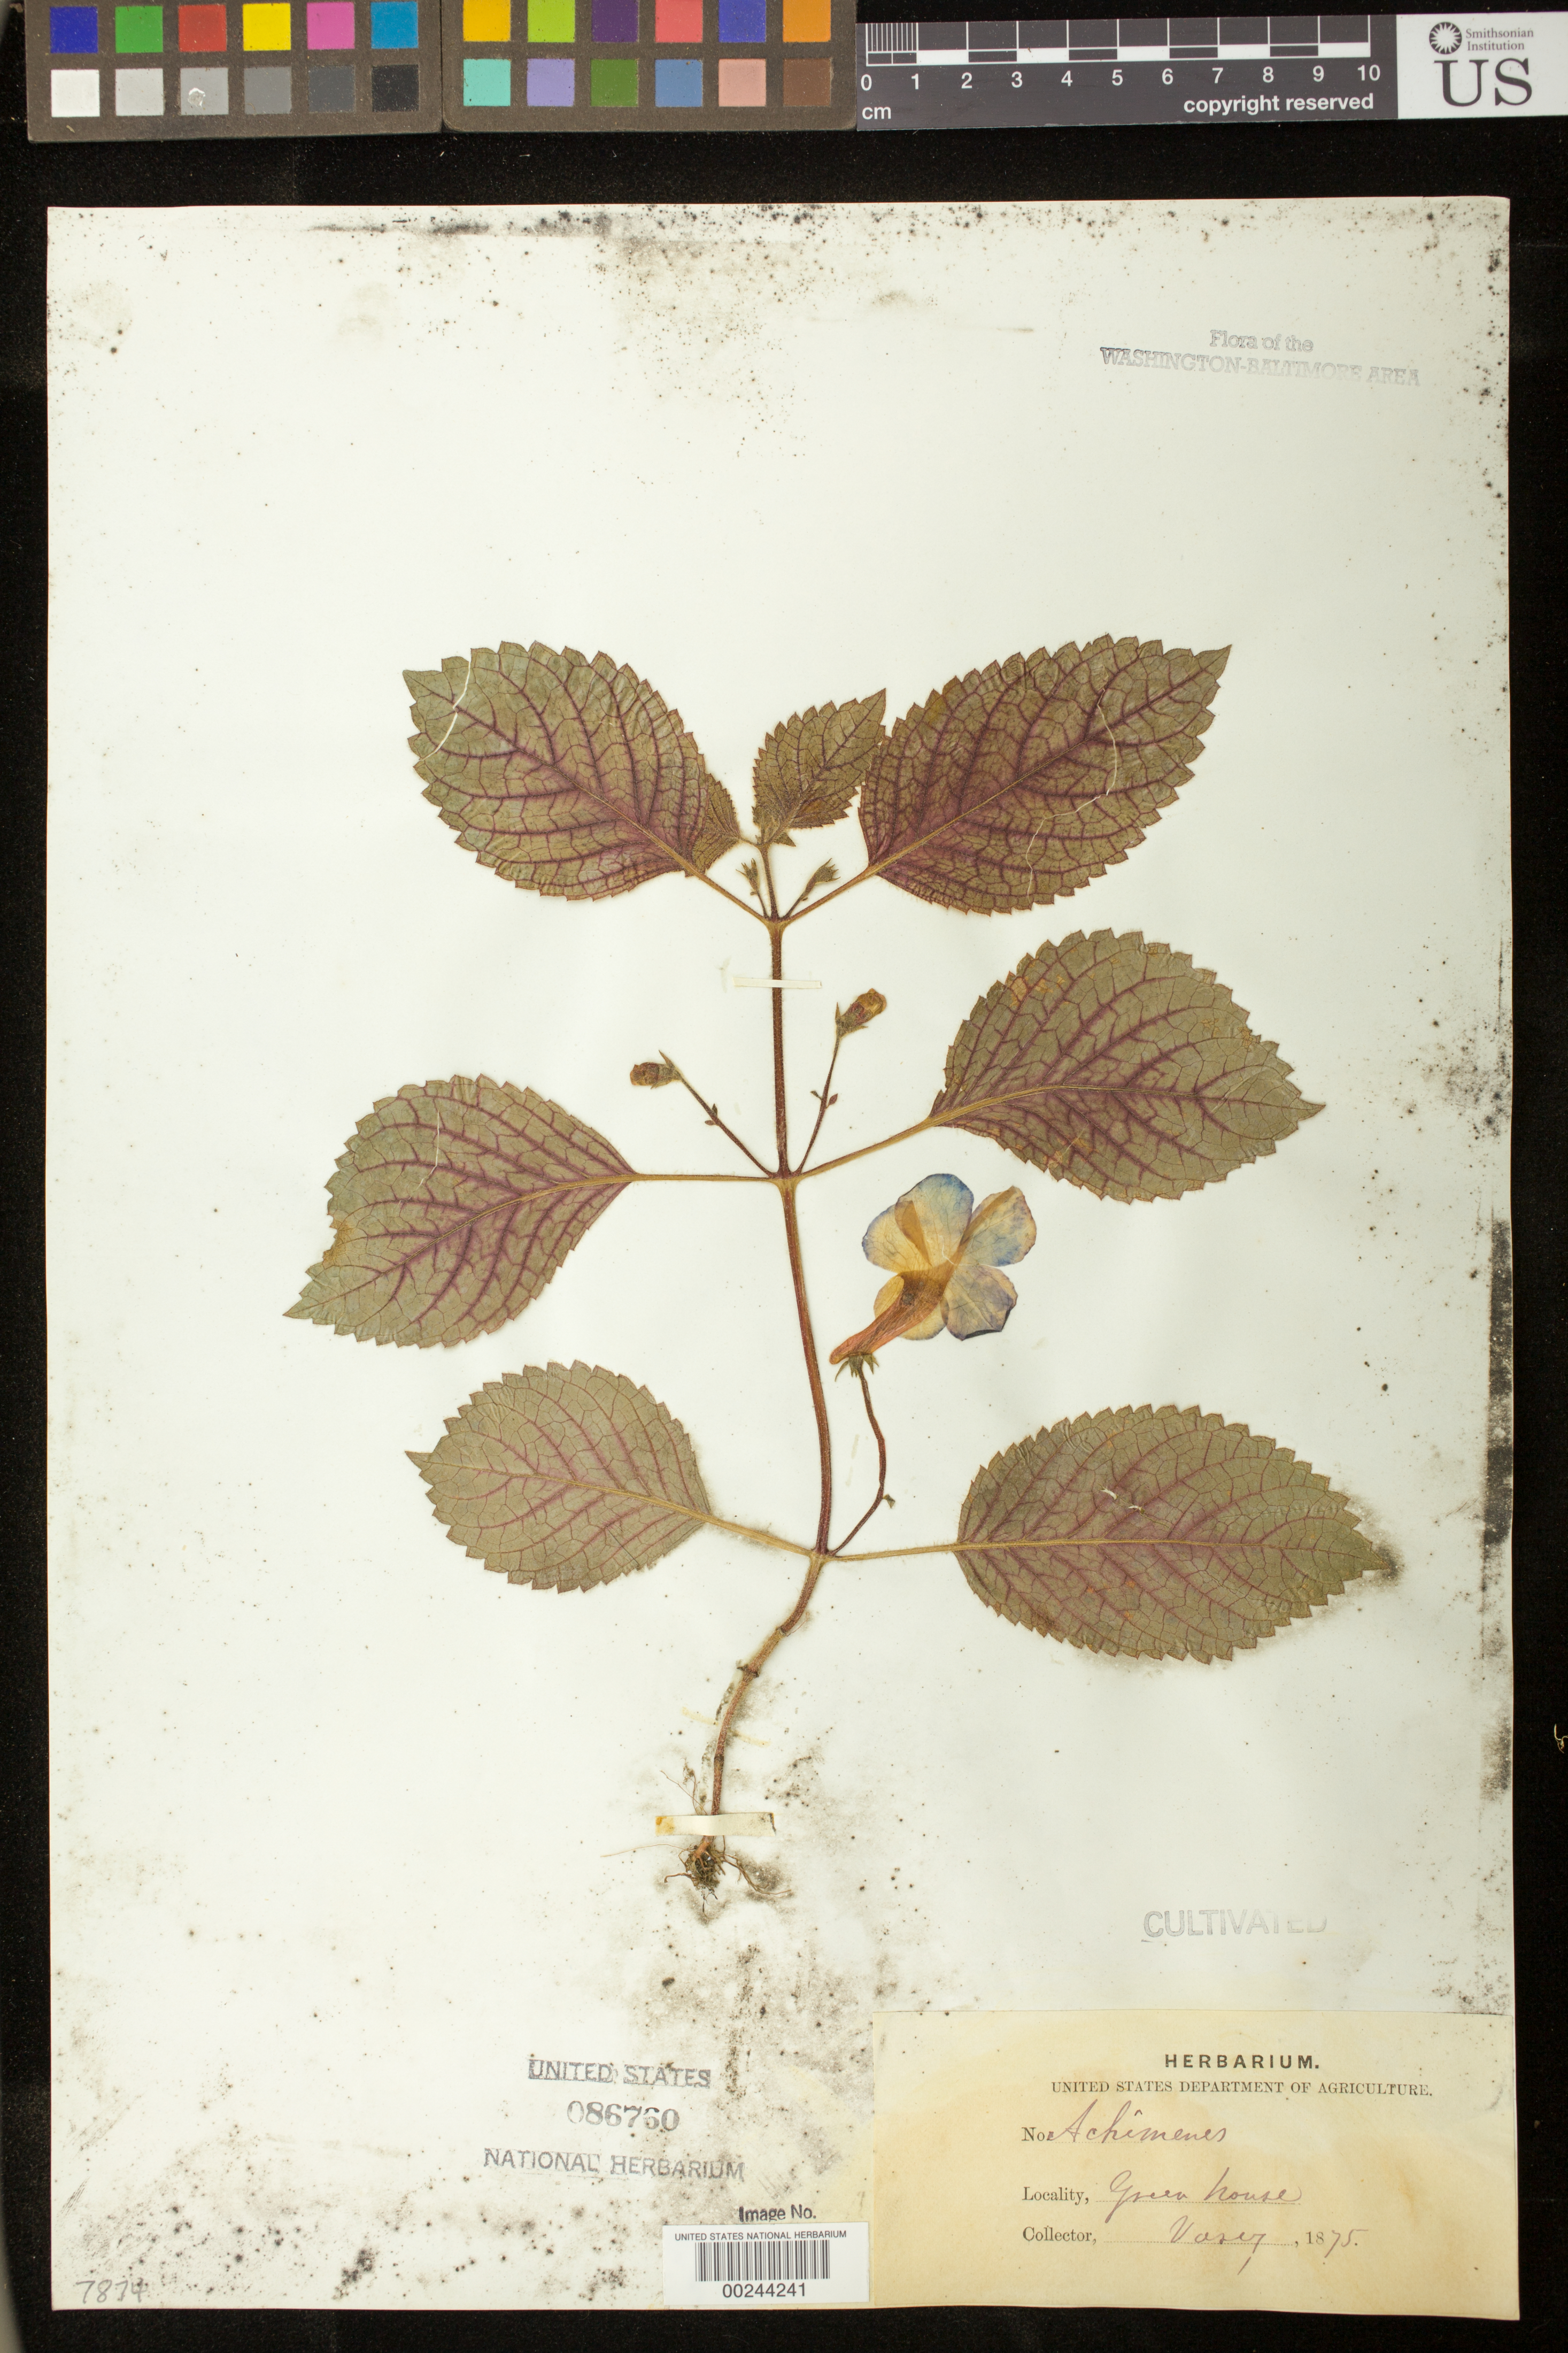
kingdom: Plantae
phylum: Tracheophyta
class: Magnoliopsida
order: Lamiales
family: Gesneriaceae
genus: Achimenes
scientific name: Achimenes grandiflora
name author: (Schiede) DC.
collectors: G. R. Vasey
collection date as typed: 1875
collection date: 1875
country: United States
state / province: District of Columbia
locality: U.S.A, Washington, DC, Greenhouse herbarium, USDA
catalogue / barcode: US 86760